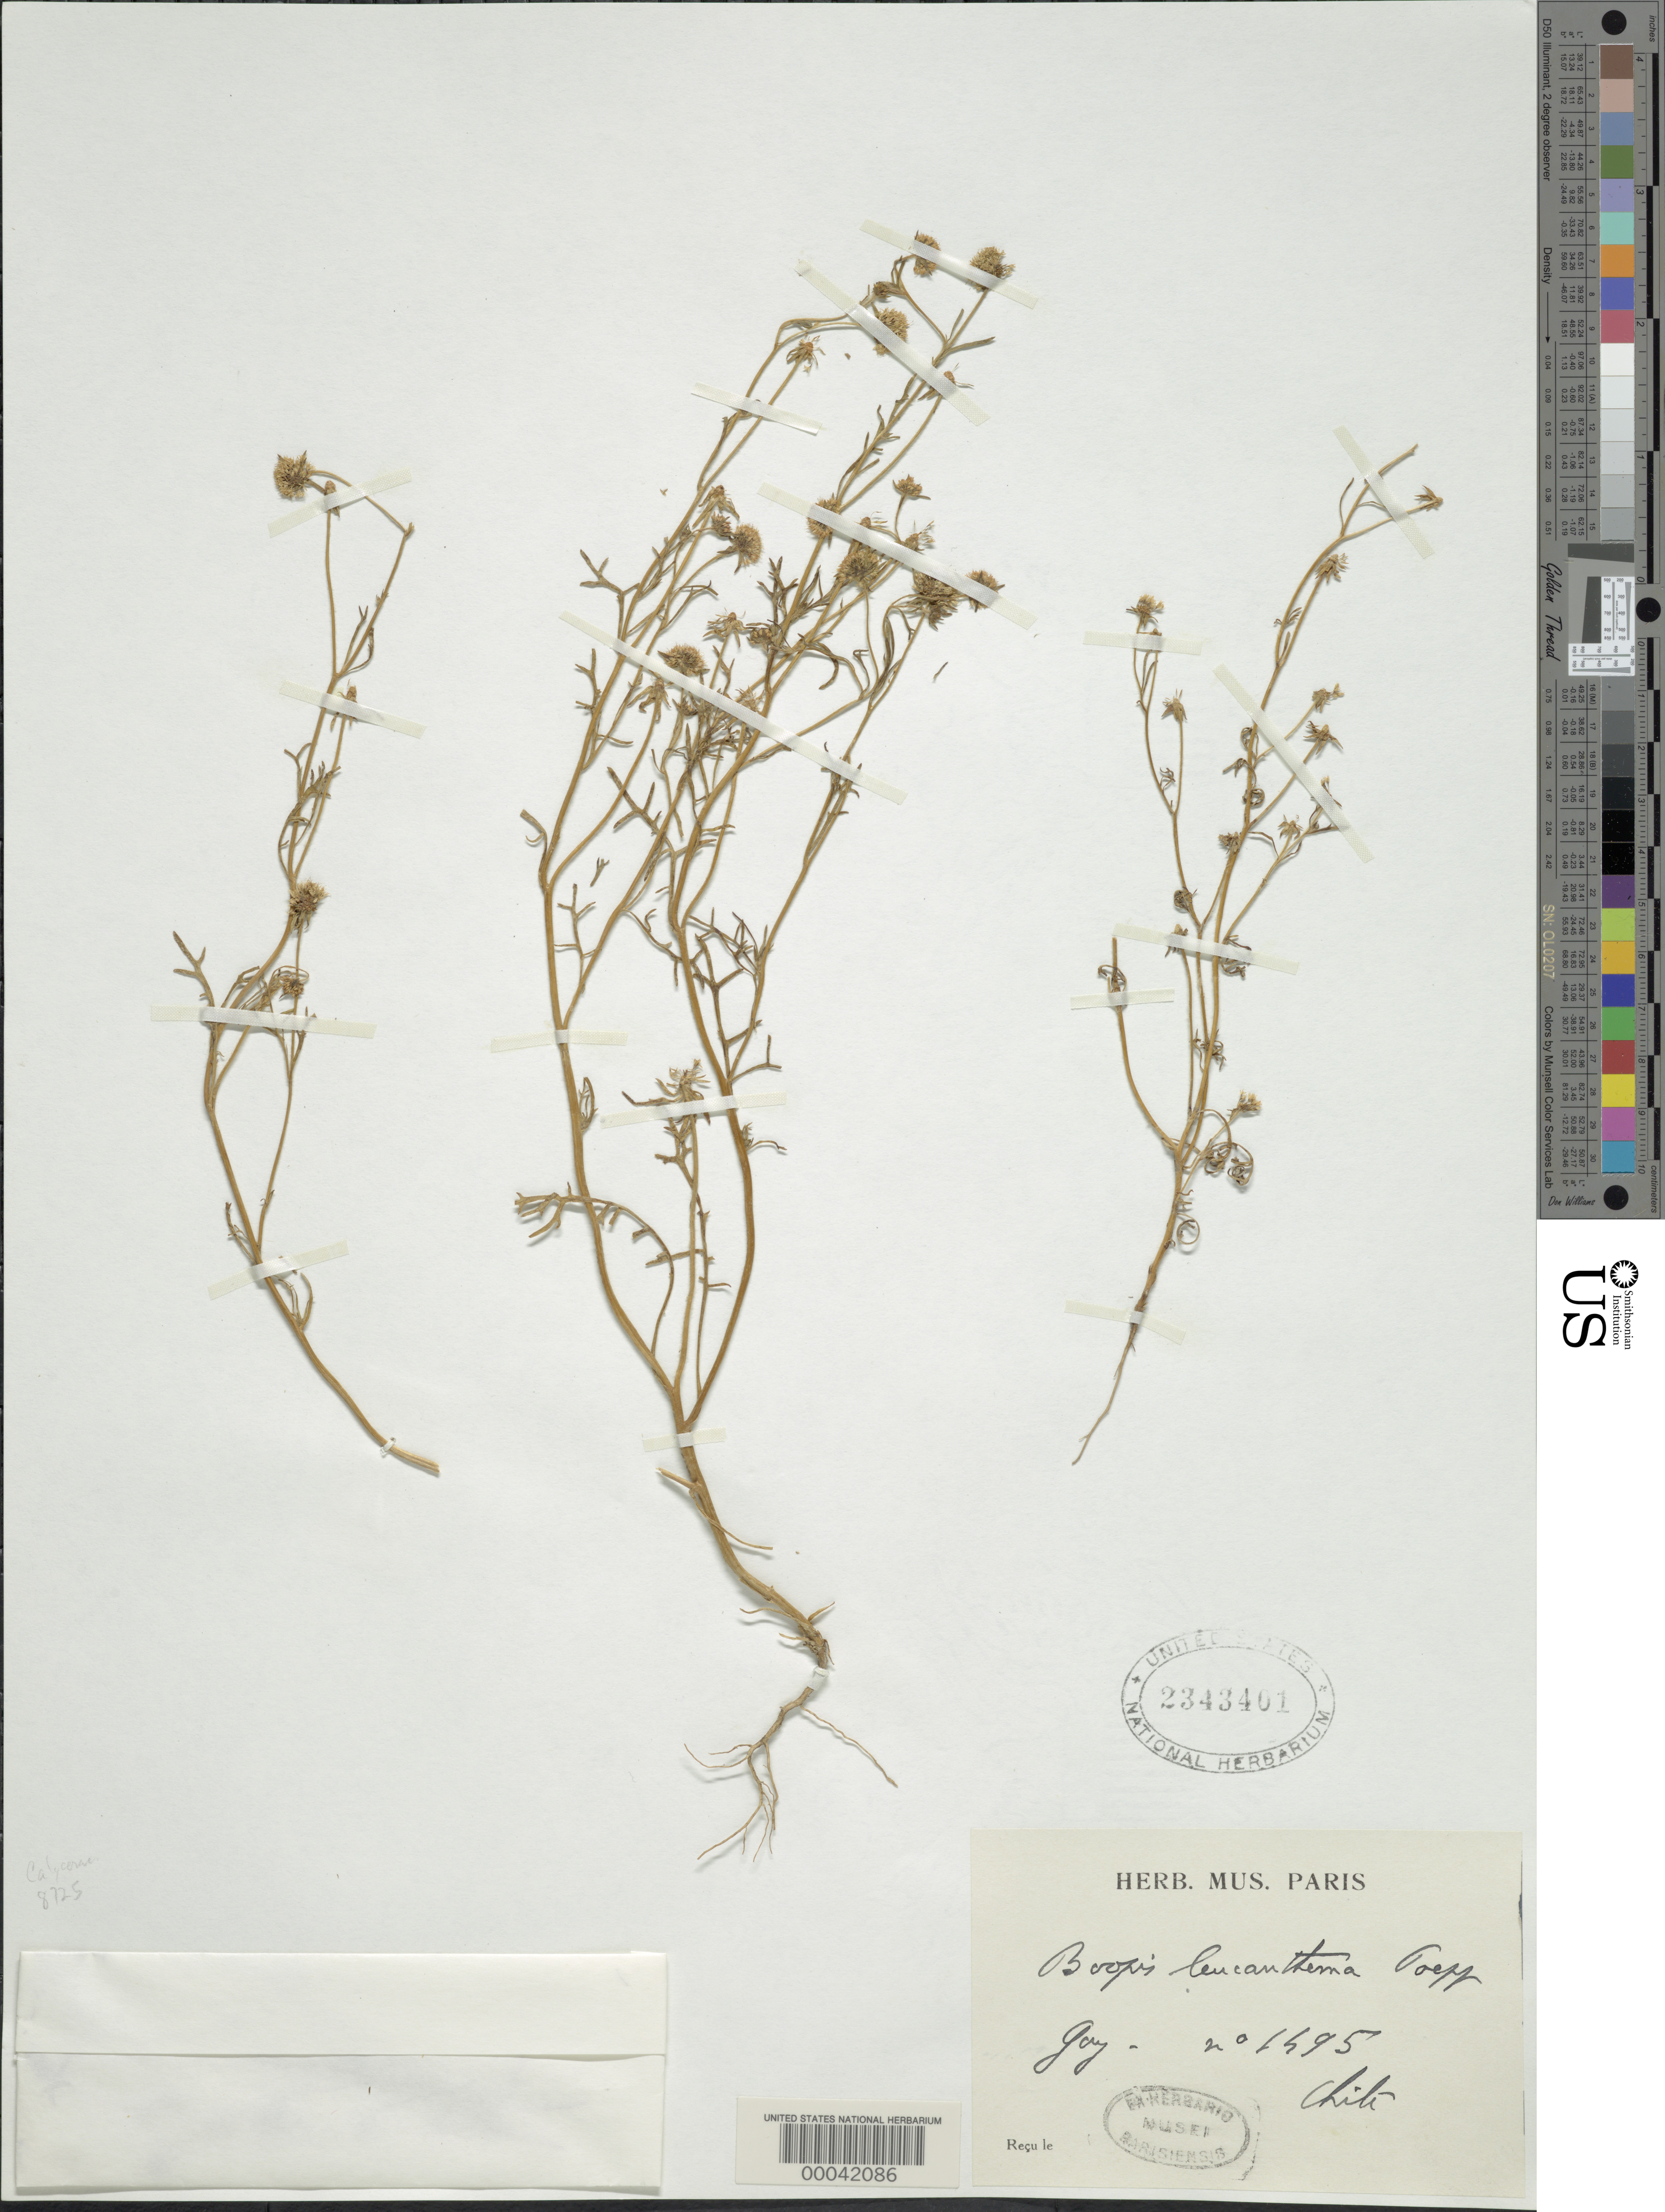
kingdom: Plantae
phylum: Tracheophyta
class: Magnoliopsida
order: Asterales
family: Calyceraceae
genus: Boopis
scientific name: Boopis leucanthema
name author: Poepp. ex Less.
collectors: D. Goy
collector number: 1495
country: Chile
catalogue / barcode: US 2343401